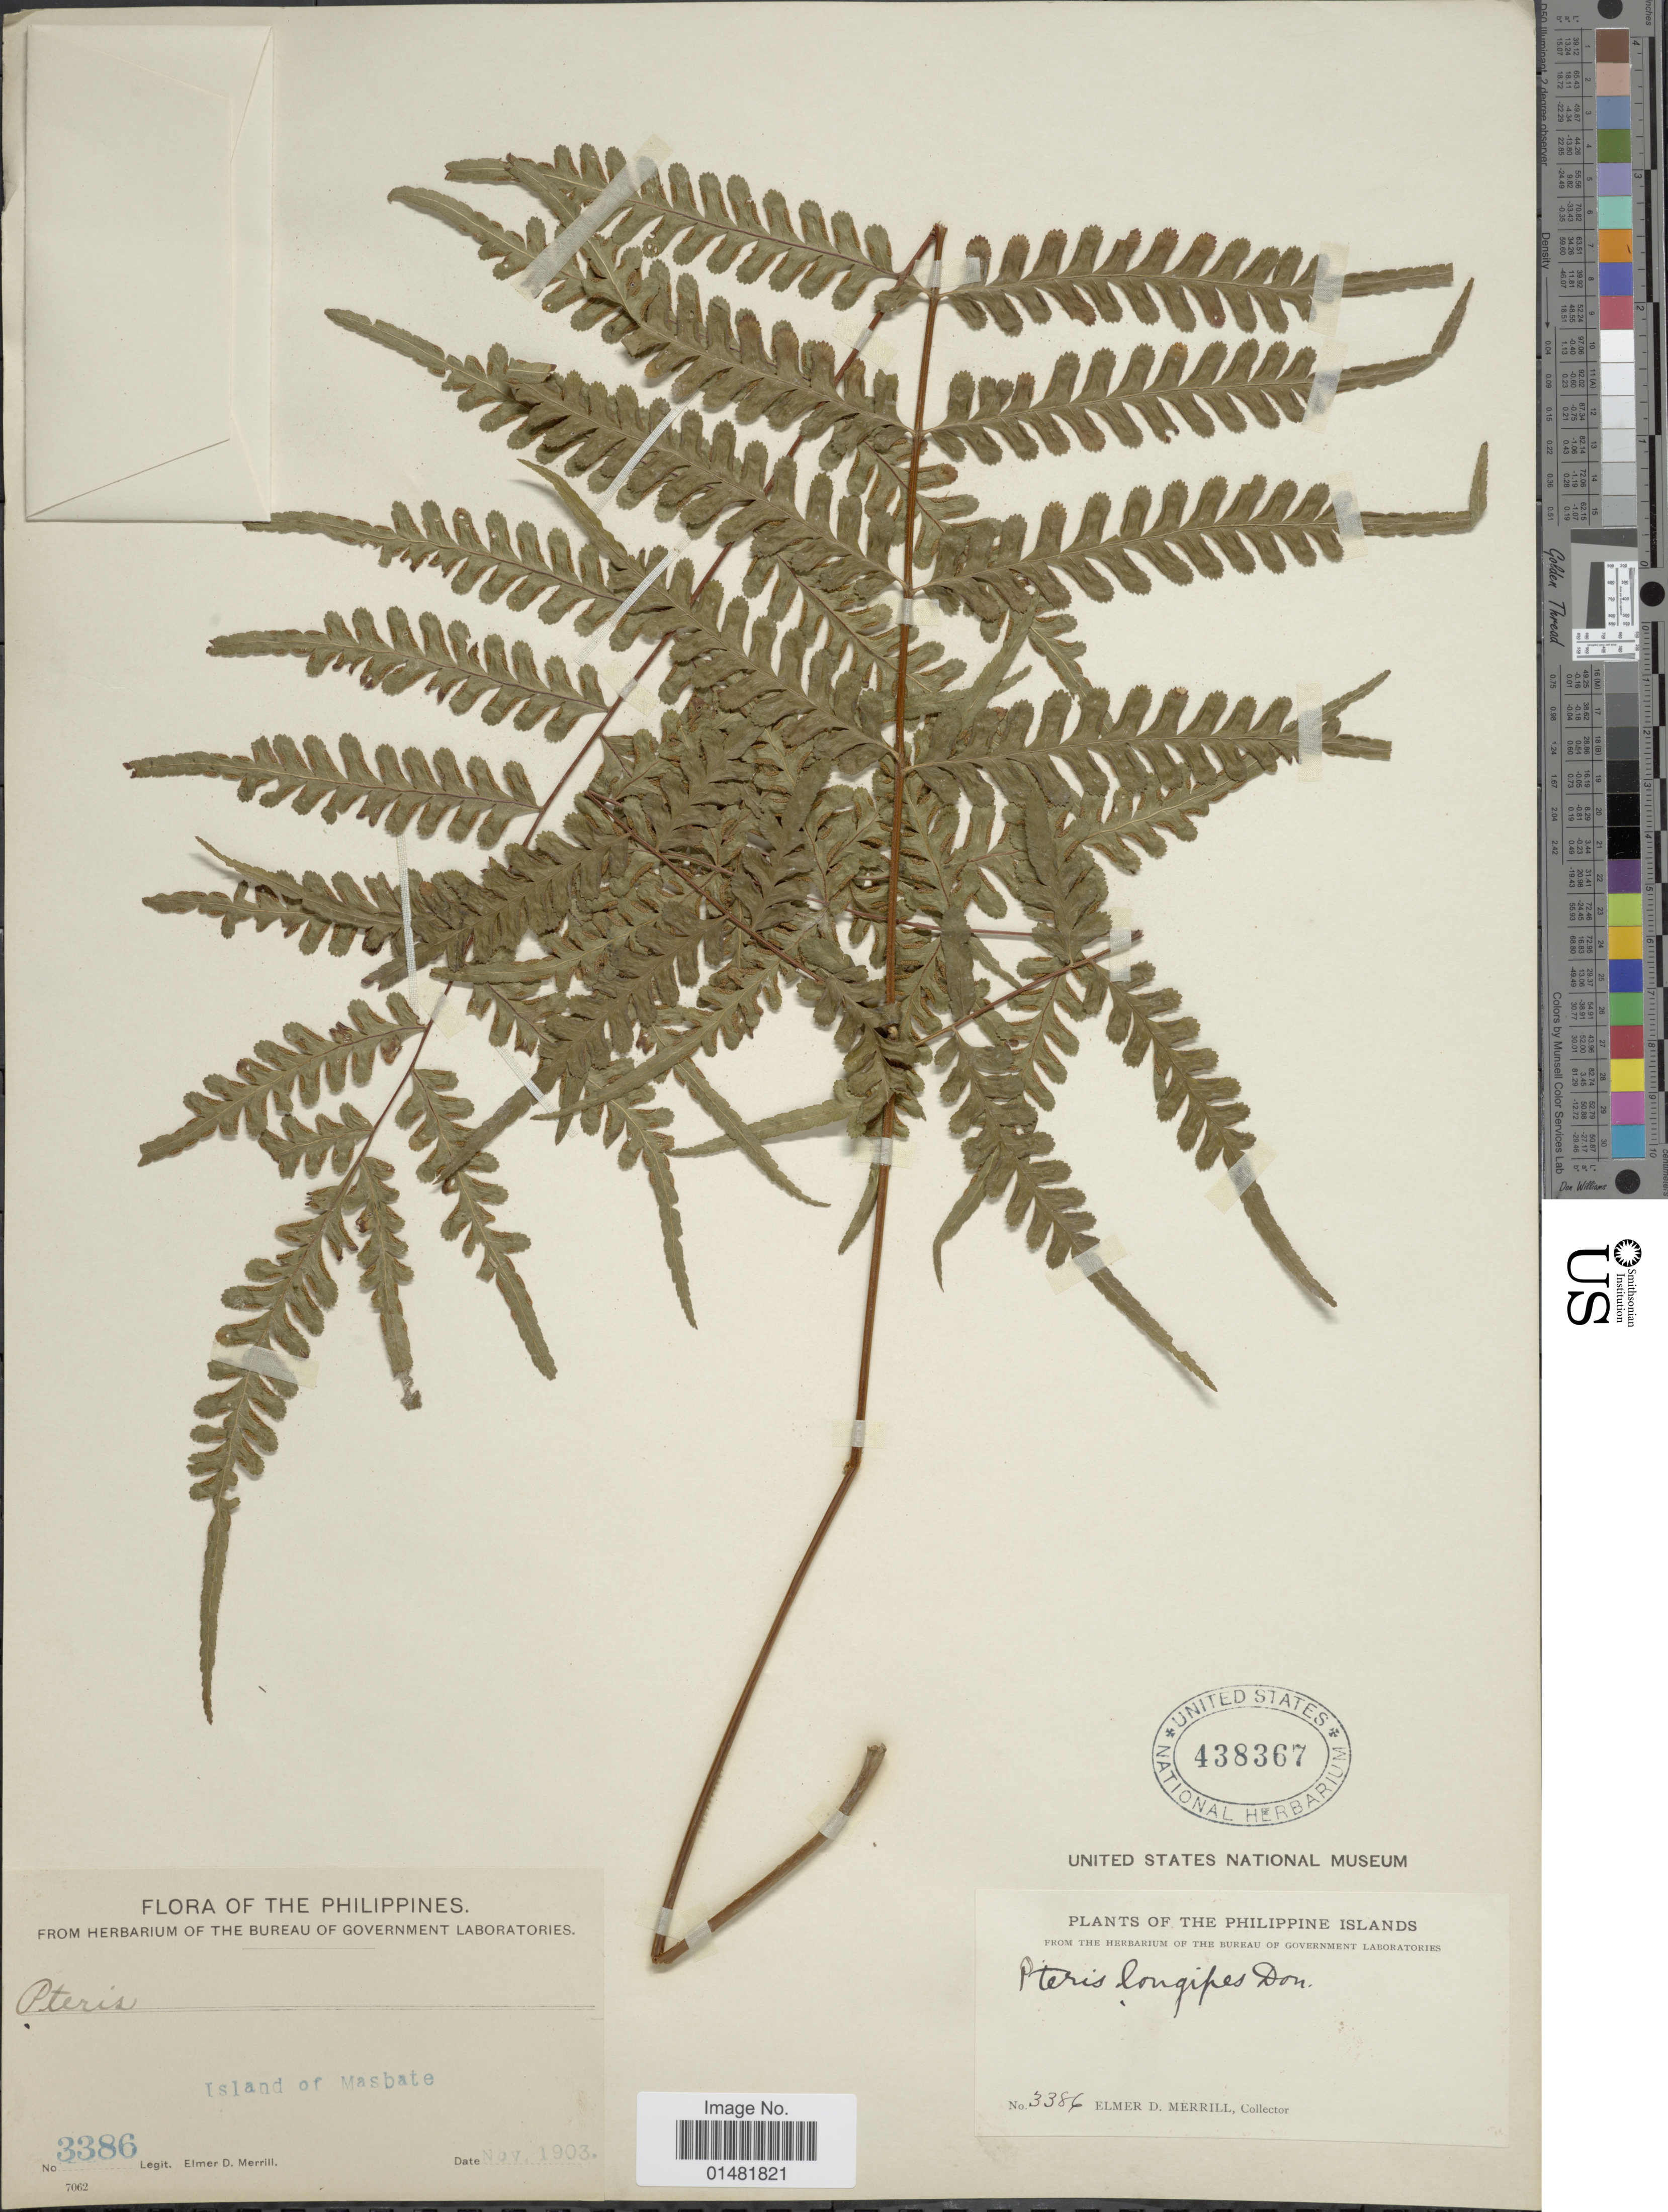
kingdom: Plantae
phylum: Tracheophyta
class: Polypodiopsida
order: Polypodiales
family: Pteridaceae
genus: Pteris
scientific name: Pteris longipes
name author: D. Don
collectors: E. D. Merrill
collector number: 3386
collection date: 1903-11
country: Philippines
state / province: Bicol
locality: Island of Masbate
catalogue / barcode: US 438367